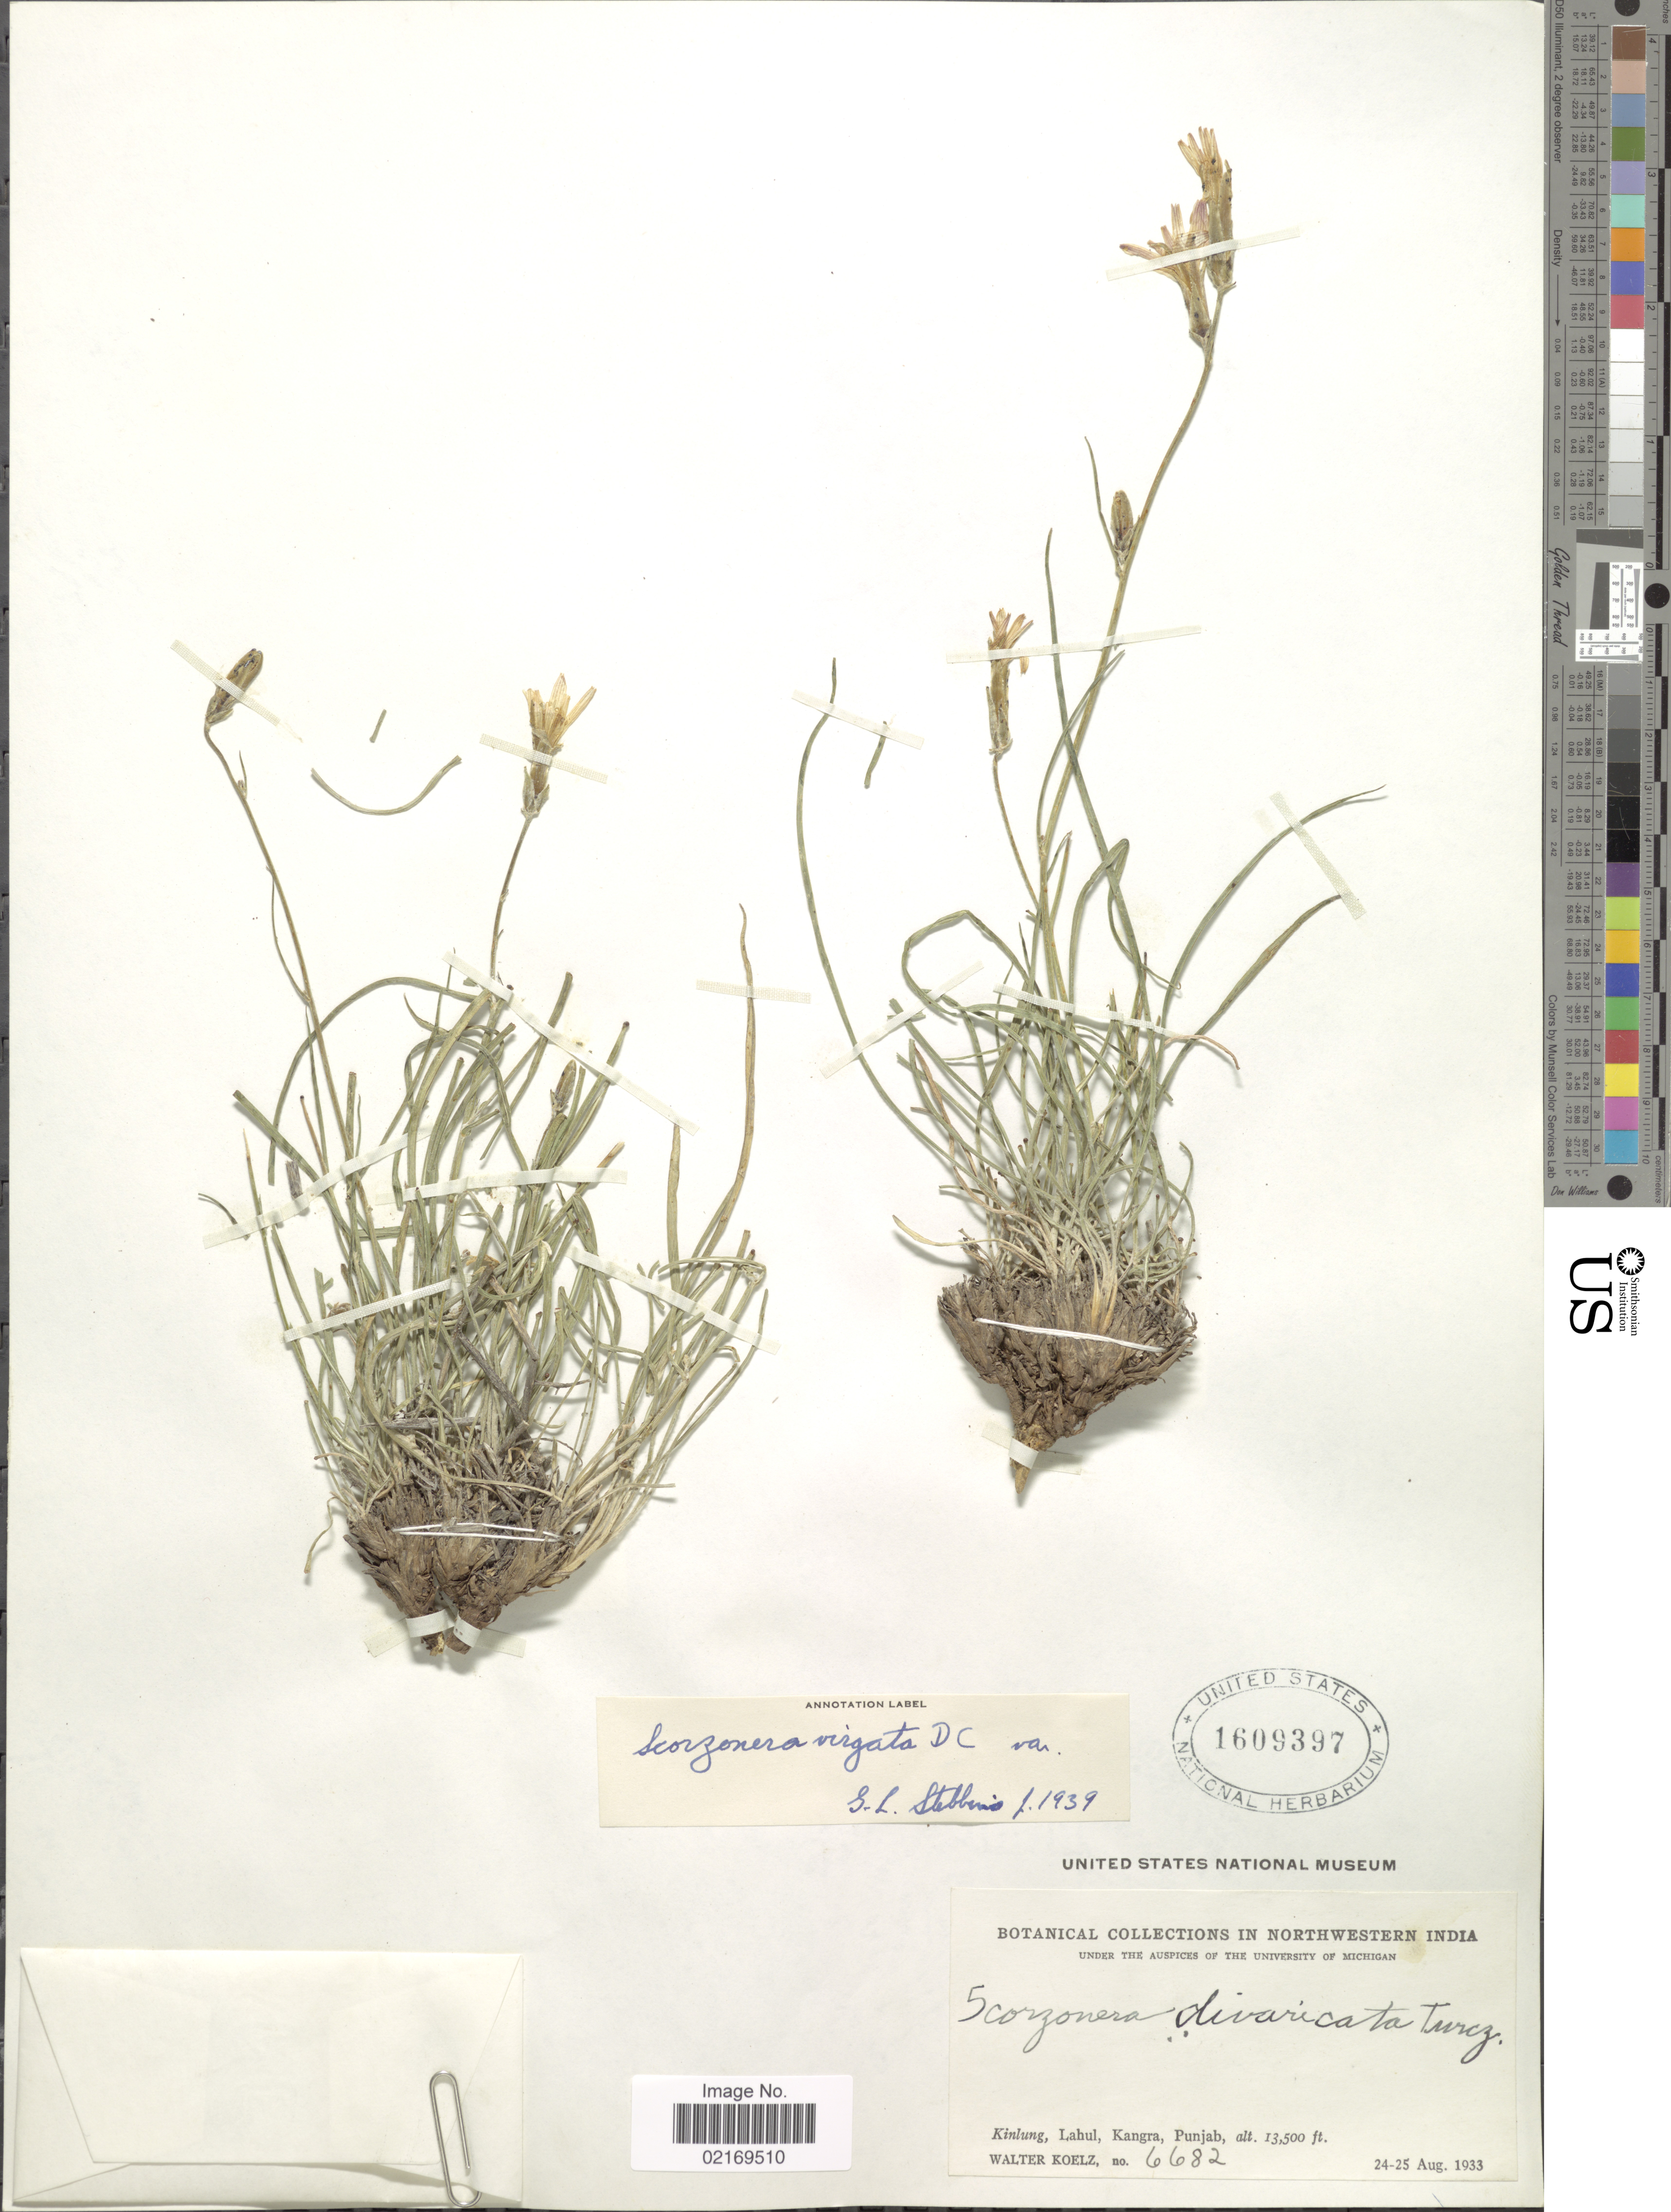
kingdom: Plantae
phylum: Tracheophyta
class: Magnoliopsida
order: Asterales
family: Asteraceae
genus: Scorzonera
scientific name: Scorzonera virgata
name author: DC.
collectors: W. N. Koelz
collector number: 6682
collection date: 1933-08-24/1933-08-25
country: India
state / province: Himachal Pradesh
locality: Northwestern India, Lahul, Kinlung, Kangra.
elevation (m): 4115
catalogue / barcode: US 1609397